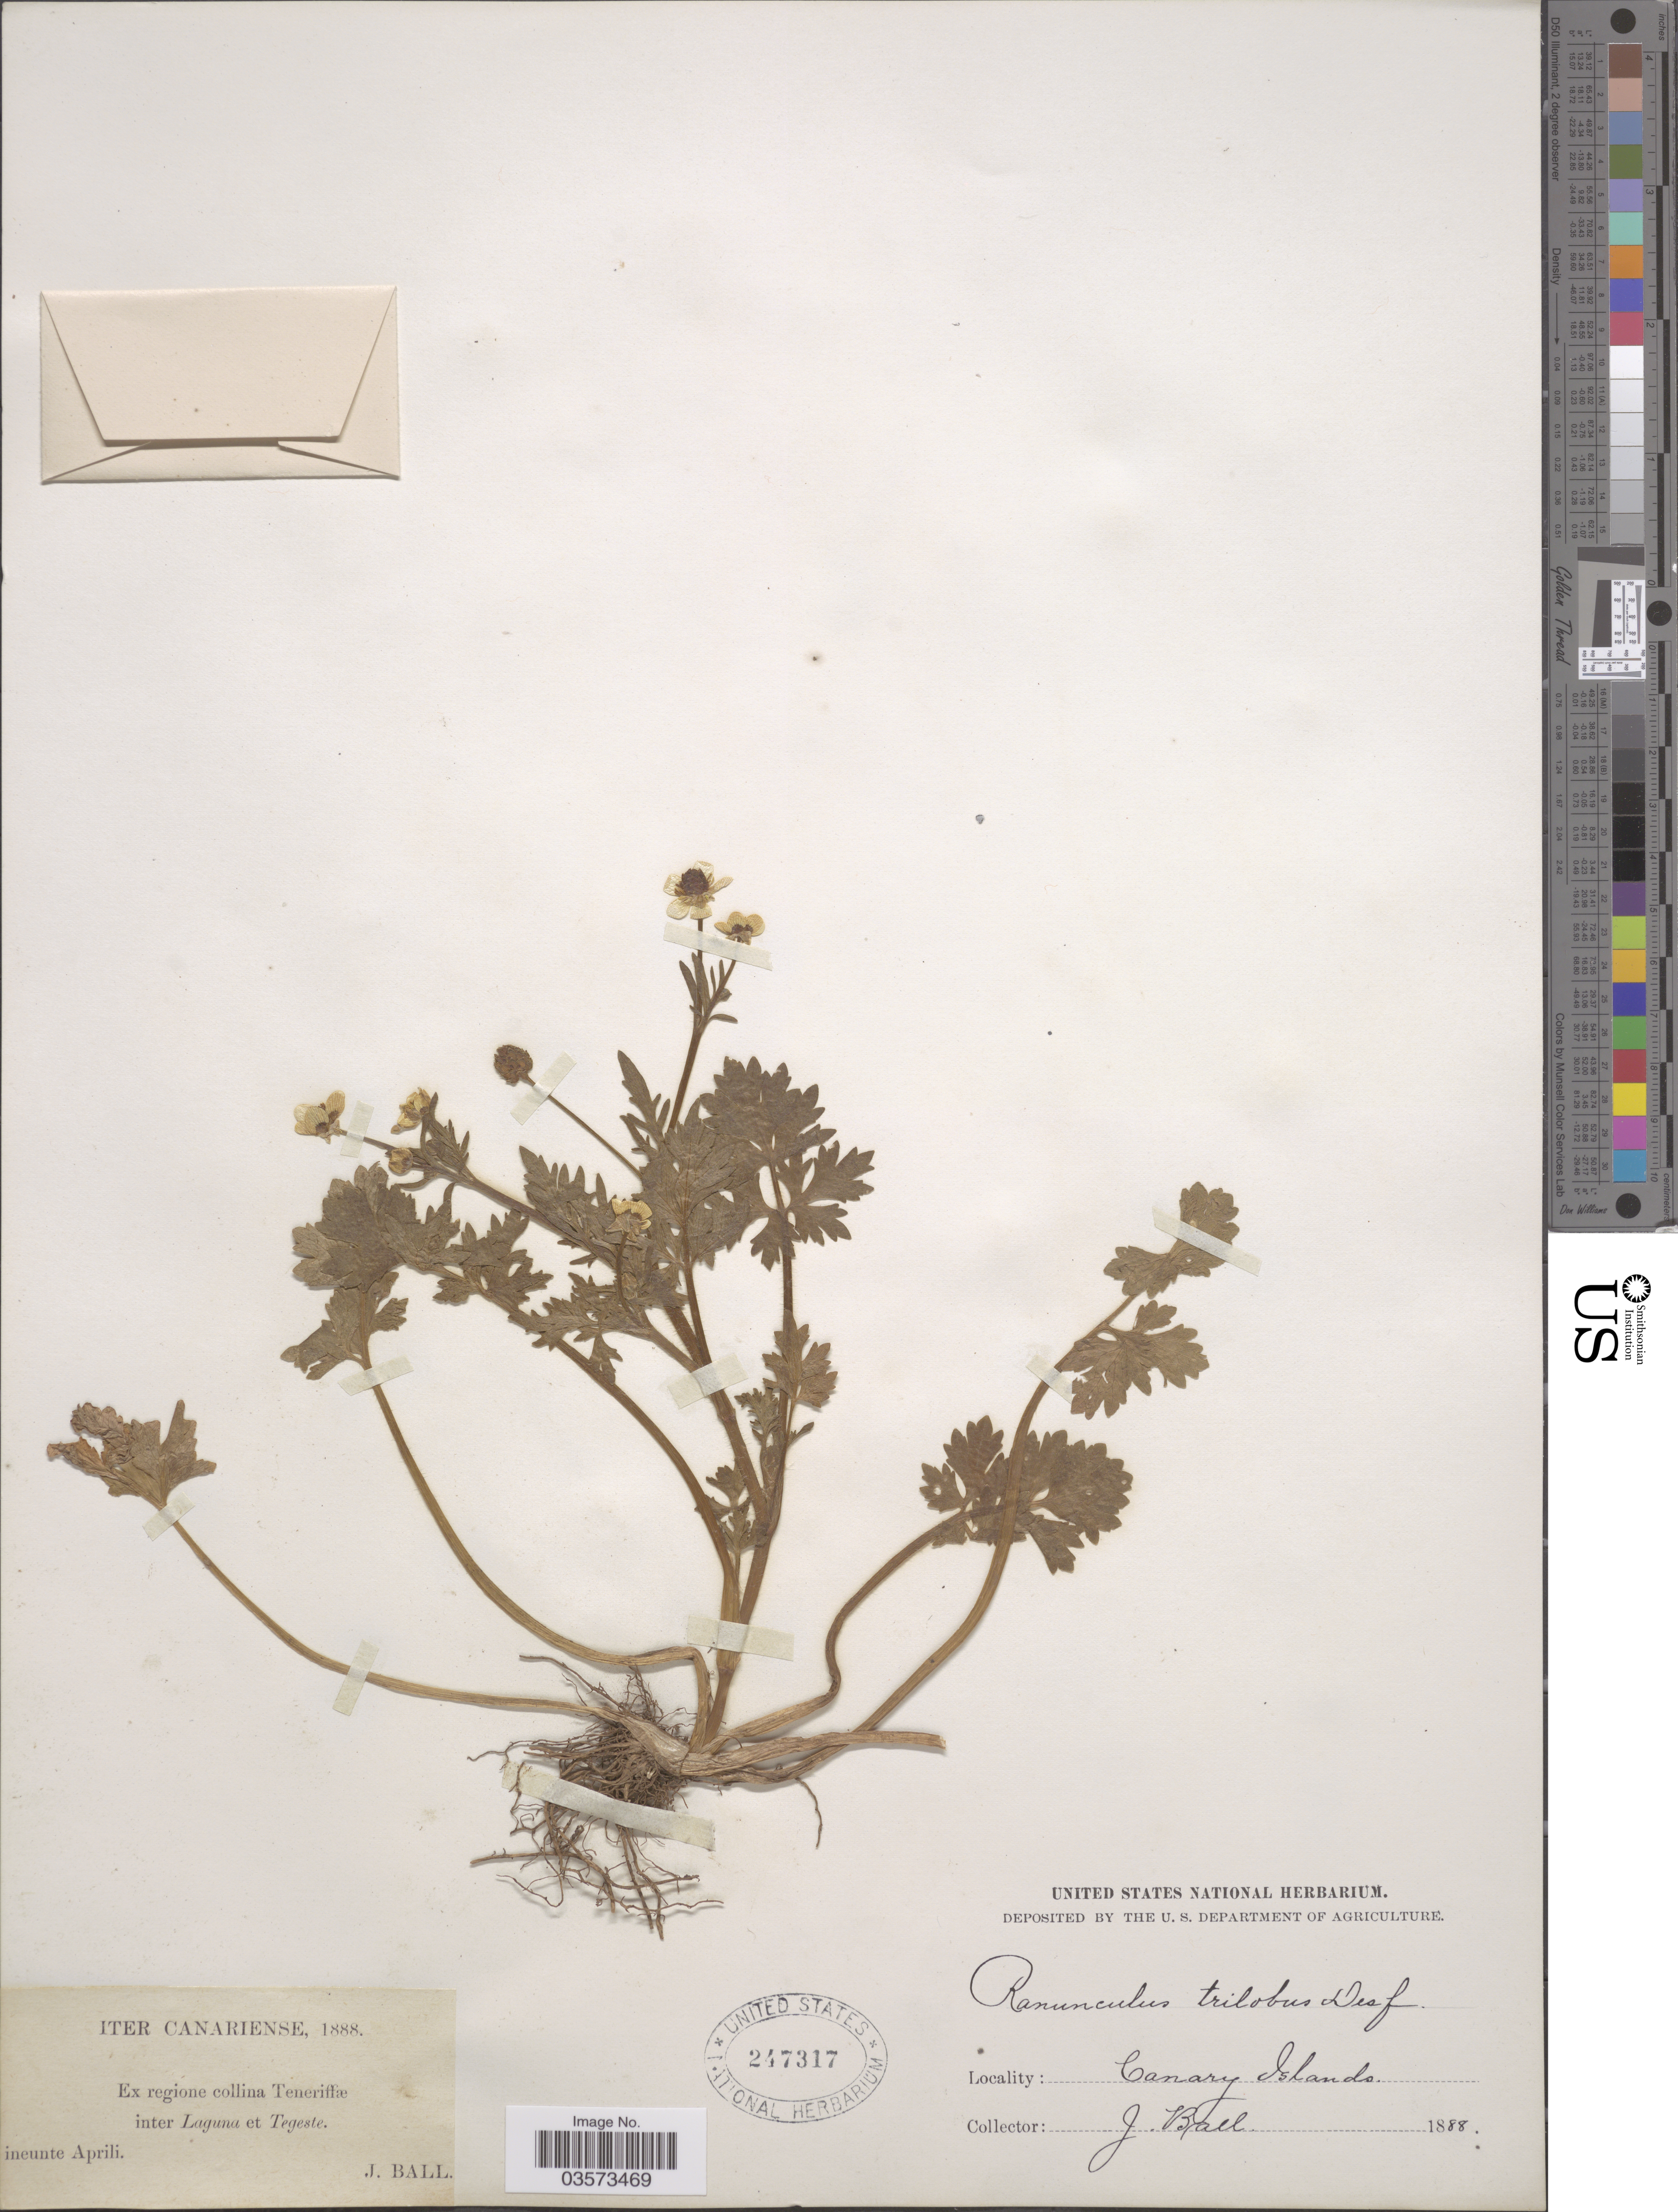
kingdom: Plantae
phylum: Tracheophyta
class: Magnoliopsida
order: Ranunculales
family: Ranunculaceae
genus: Ranunculus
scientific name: Ranunculus trilobus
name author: Desf.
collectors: J. Ball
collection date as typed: ineunte Aprili 1888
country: Spain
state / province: Canarias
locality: Canariense. Ex regione collina Teneriffe inter Laguna et Tegeste. Canary Islands.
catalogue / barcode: US 247317